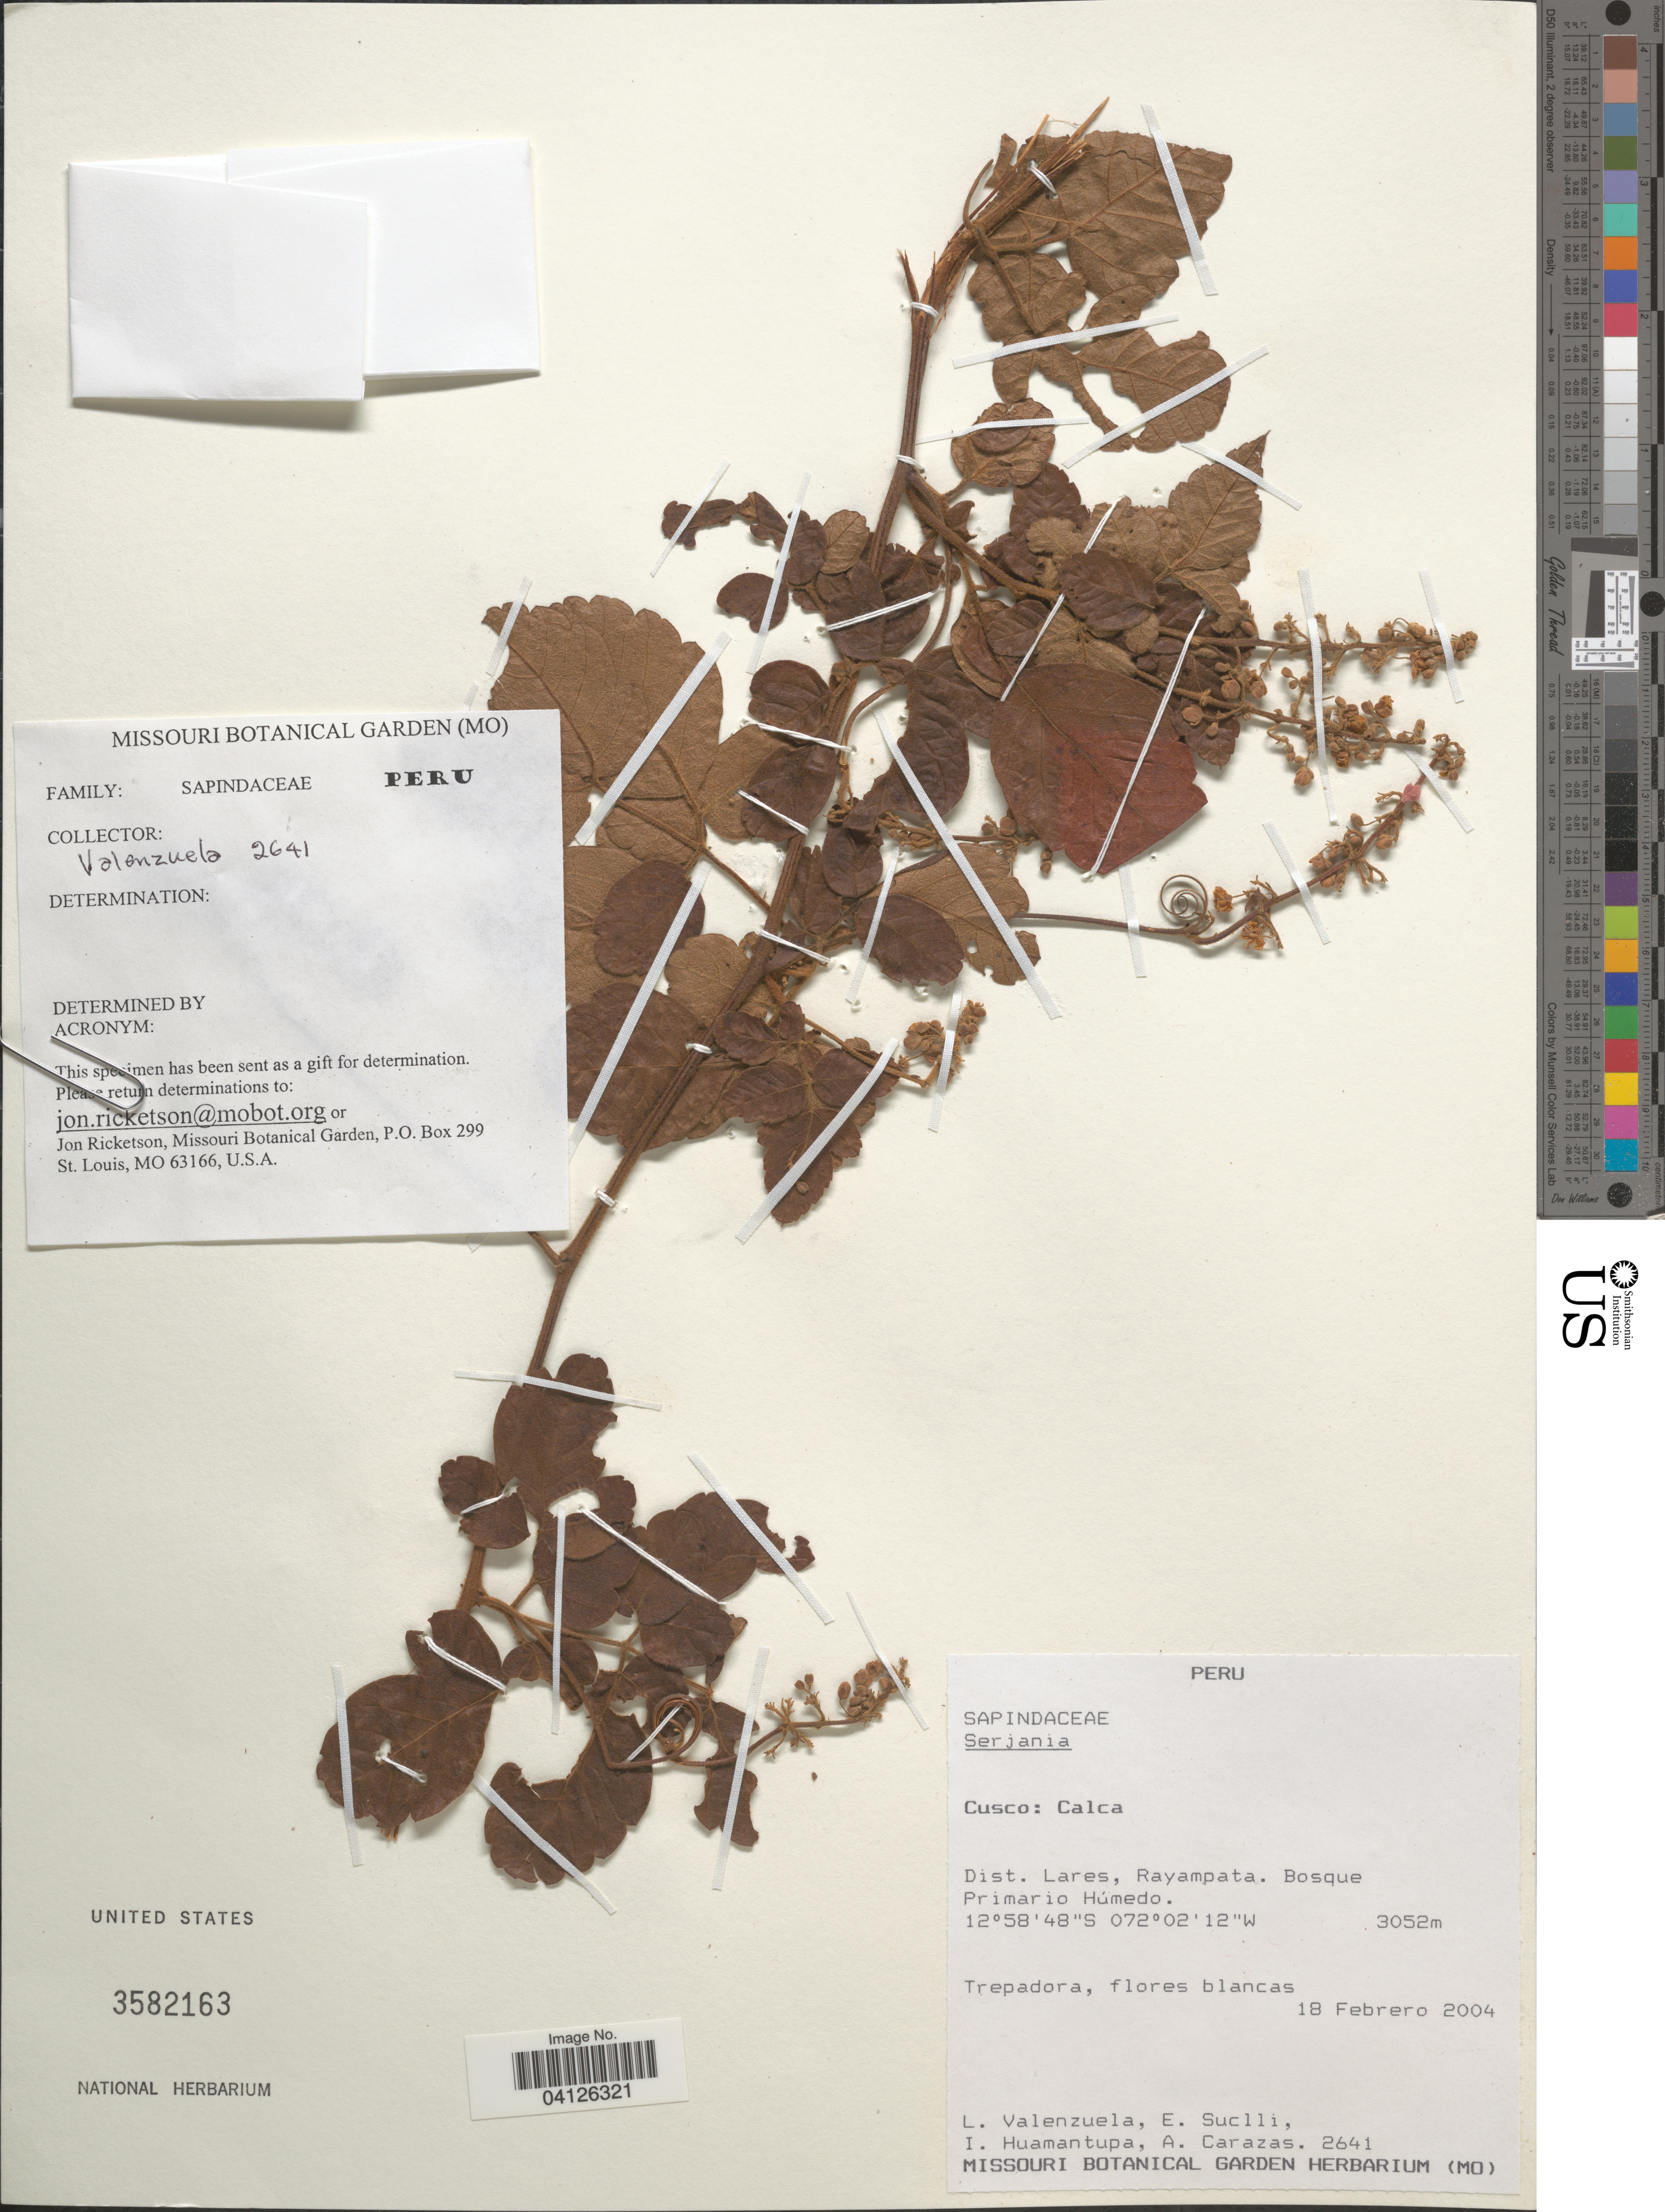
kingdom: Plantae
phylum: Tracheophyta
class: Magnoliopsida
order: Sapindales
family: Sapindaceae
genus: Serjania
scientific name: Serjania diffusa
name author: Radlk.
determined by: Acevedo-Rodriguez, P., (US), Smithsonian Institution - National Museum of Natural History (UNITED STATES)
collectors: L. Valenzuela, E. Suclli, I. Huamantupa & A. Carazas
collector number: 2641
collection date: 2004-02-18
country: Peru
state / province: Cusco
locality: Calca. Dist. Lares, Rayampata. Bosque Primario Húmedo.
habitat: Primario humedo.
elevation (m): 3052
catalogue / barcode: US 3582163